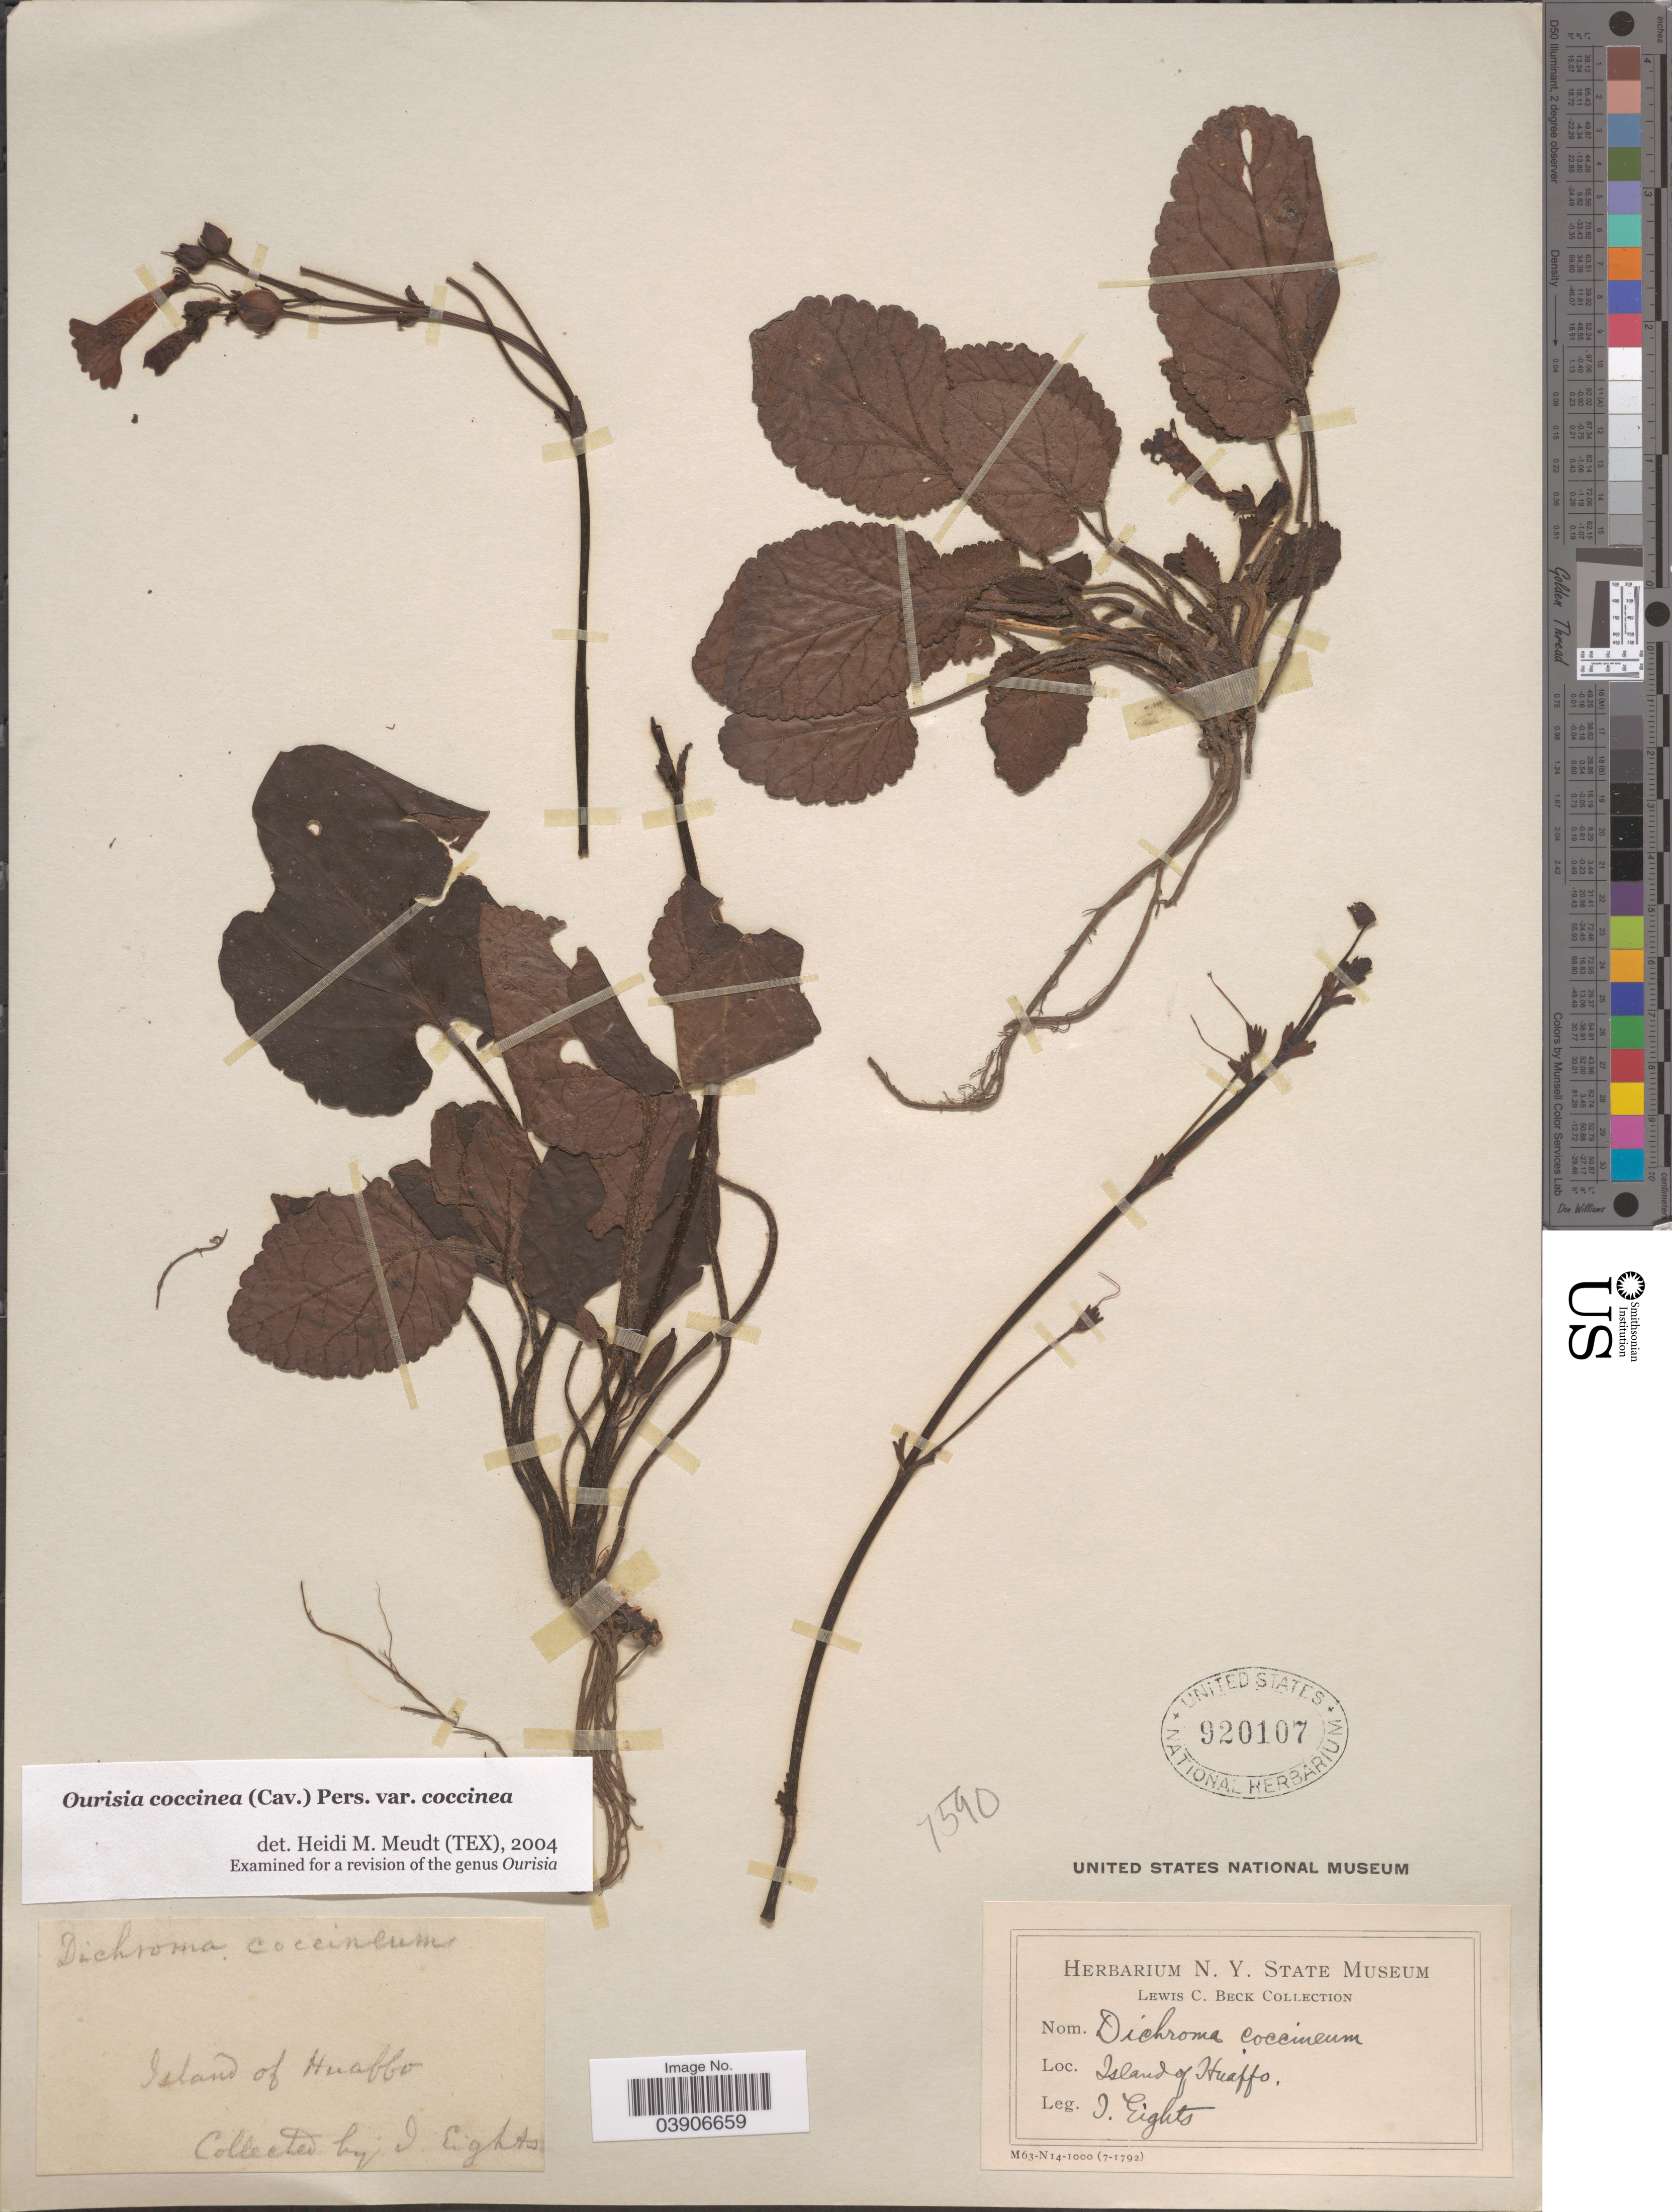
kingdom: Plantae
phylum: Tracheophyta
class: Magnoliopsida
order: Lamiales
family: Plantaginaceae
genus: Ourisia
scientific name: Ourisia coccinea var. coccinea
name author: (Cav.) Pers.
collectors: I. Eights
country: Chile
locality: Island of Huaffo.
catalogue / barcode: US 920107